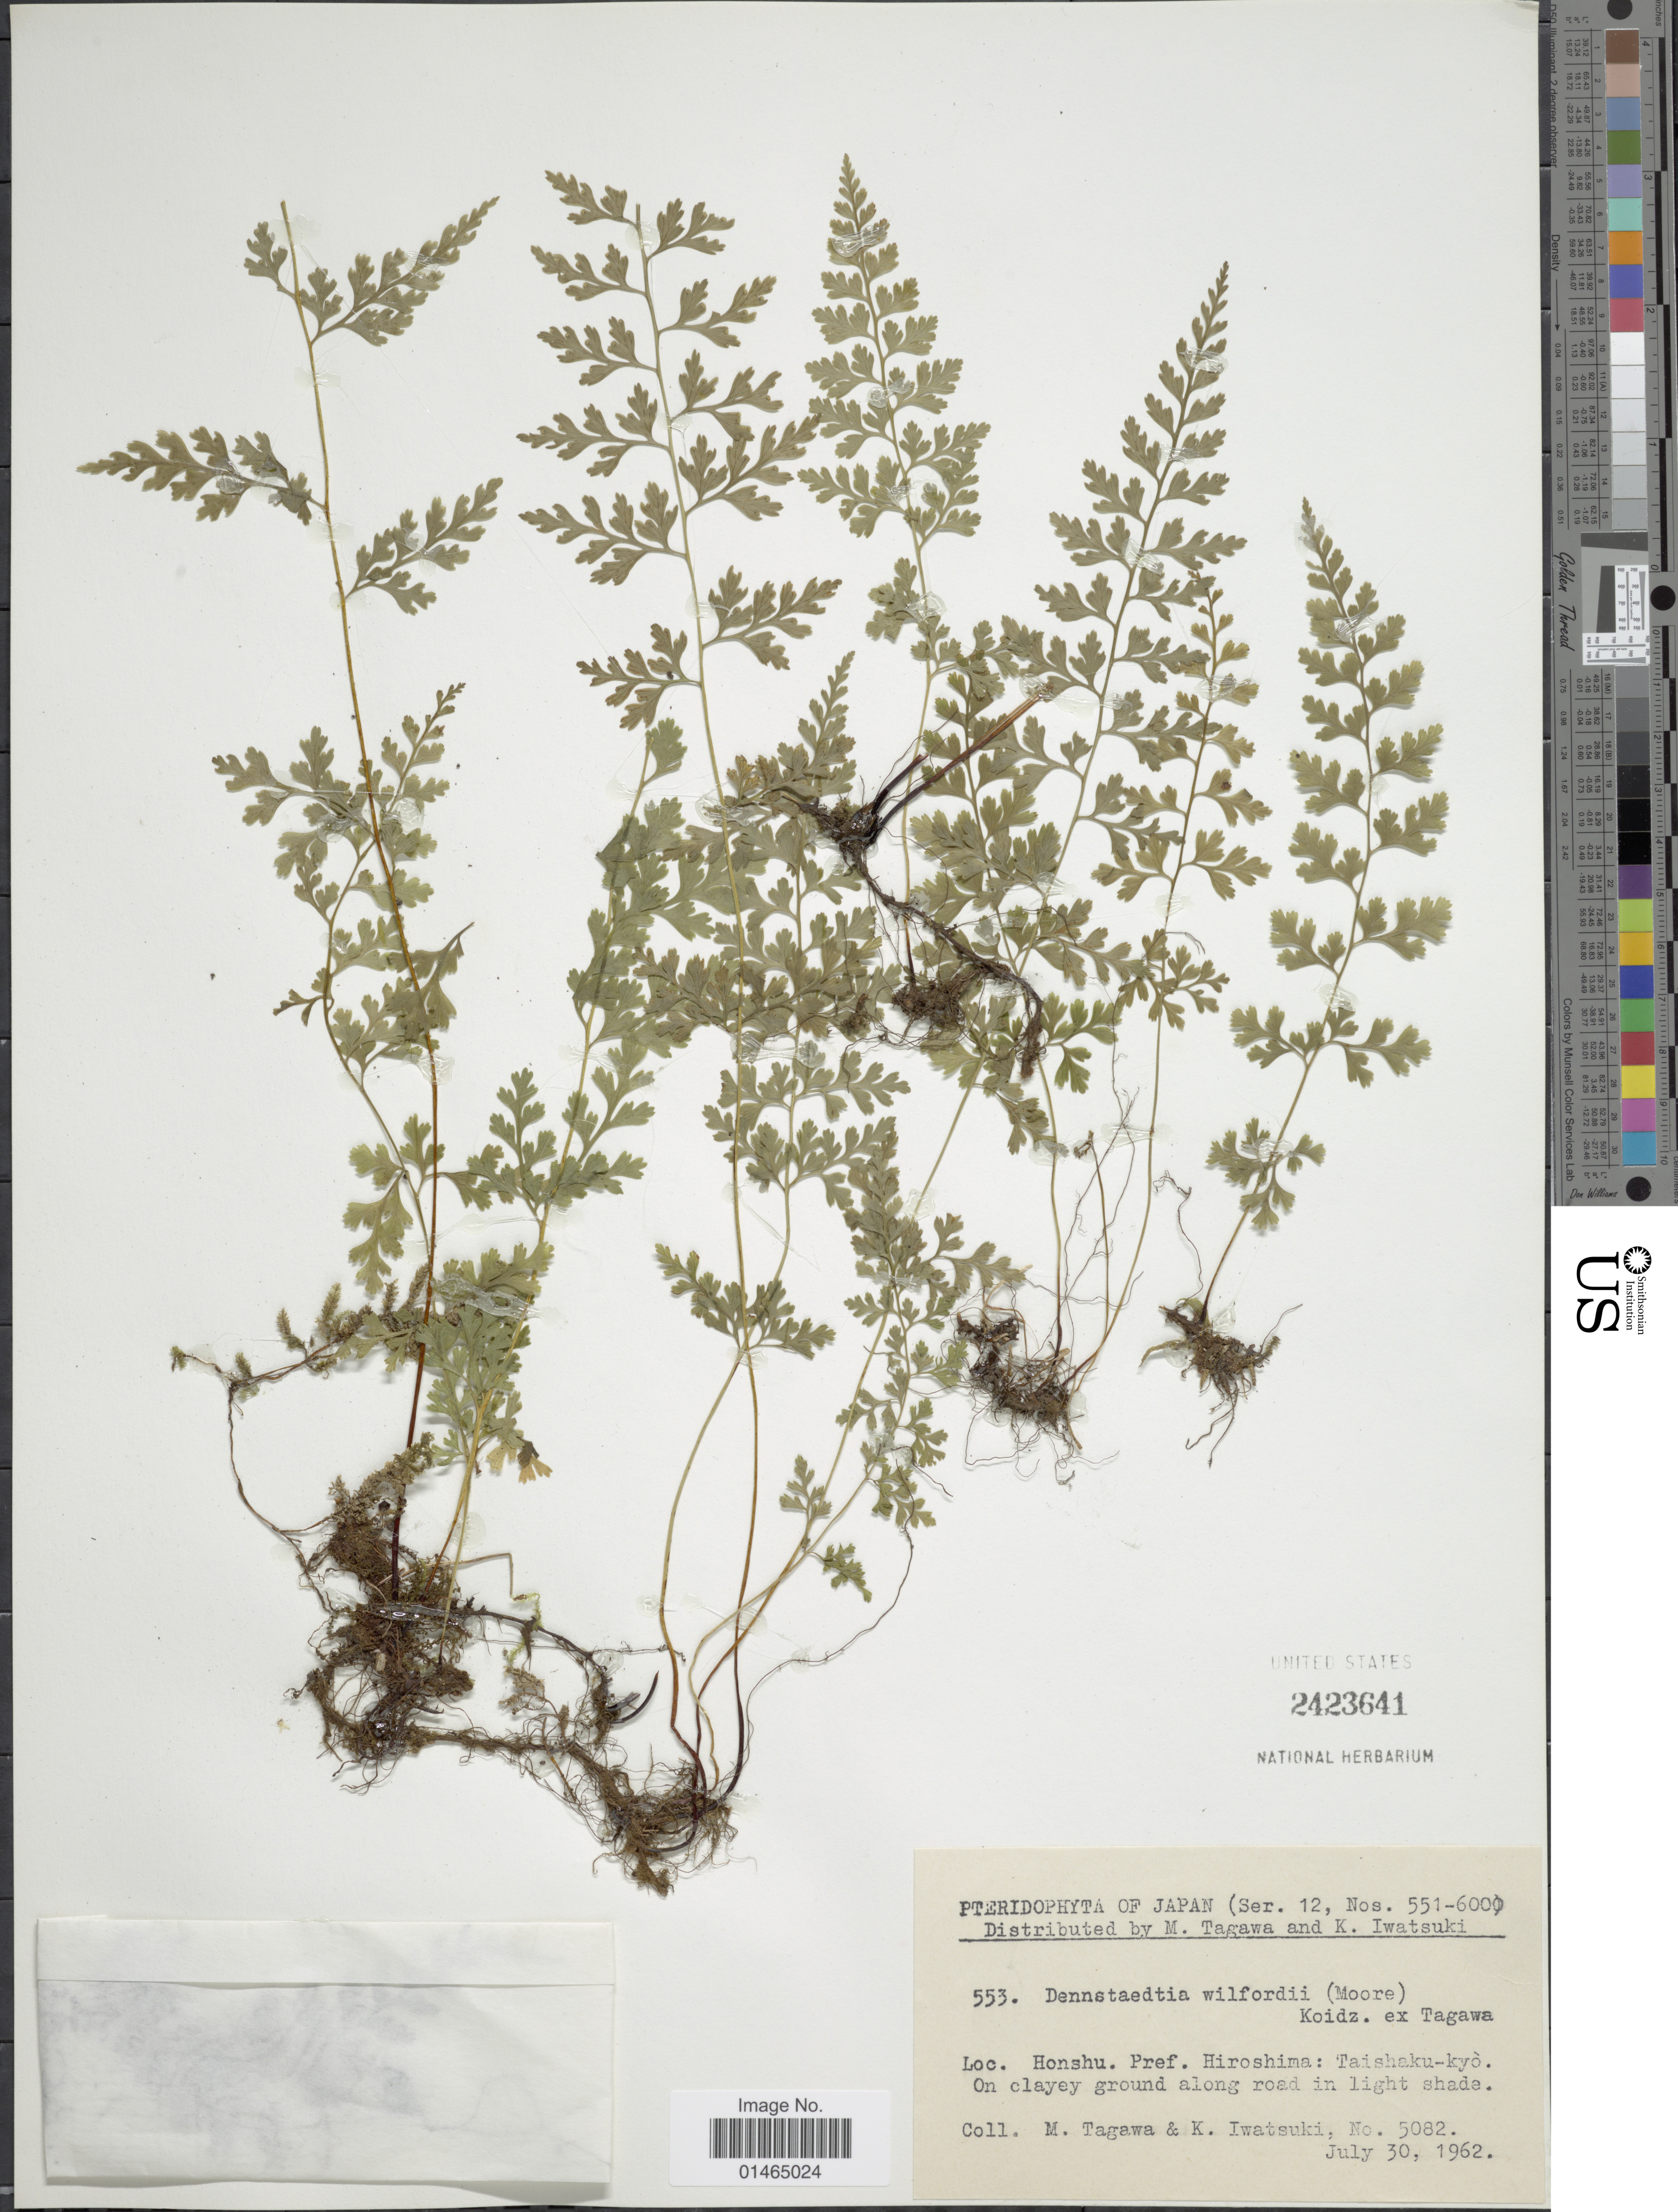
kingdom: Plantae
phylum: Tracheophyta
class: Polypodiopsida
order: Polypodiales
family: Dennstaedtiaceae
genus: Dennstaedtia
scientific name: Dennstaedtia wilfordii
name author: (T. Moore) Christ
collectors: M. Tagawa & K. Iwatsuki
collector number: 5082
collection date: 1962-07-30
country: Japan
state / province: Hirosima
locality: Honshu. Pref. Hiroshima: Taishaku-kyò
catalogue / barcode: US 2423641